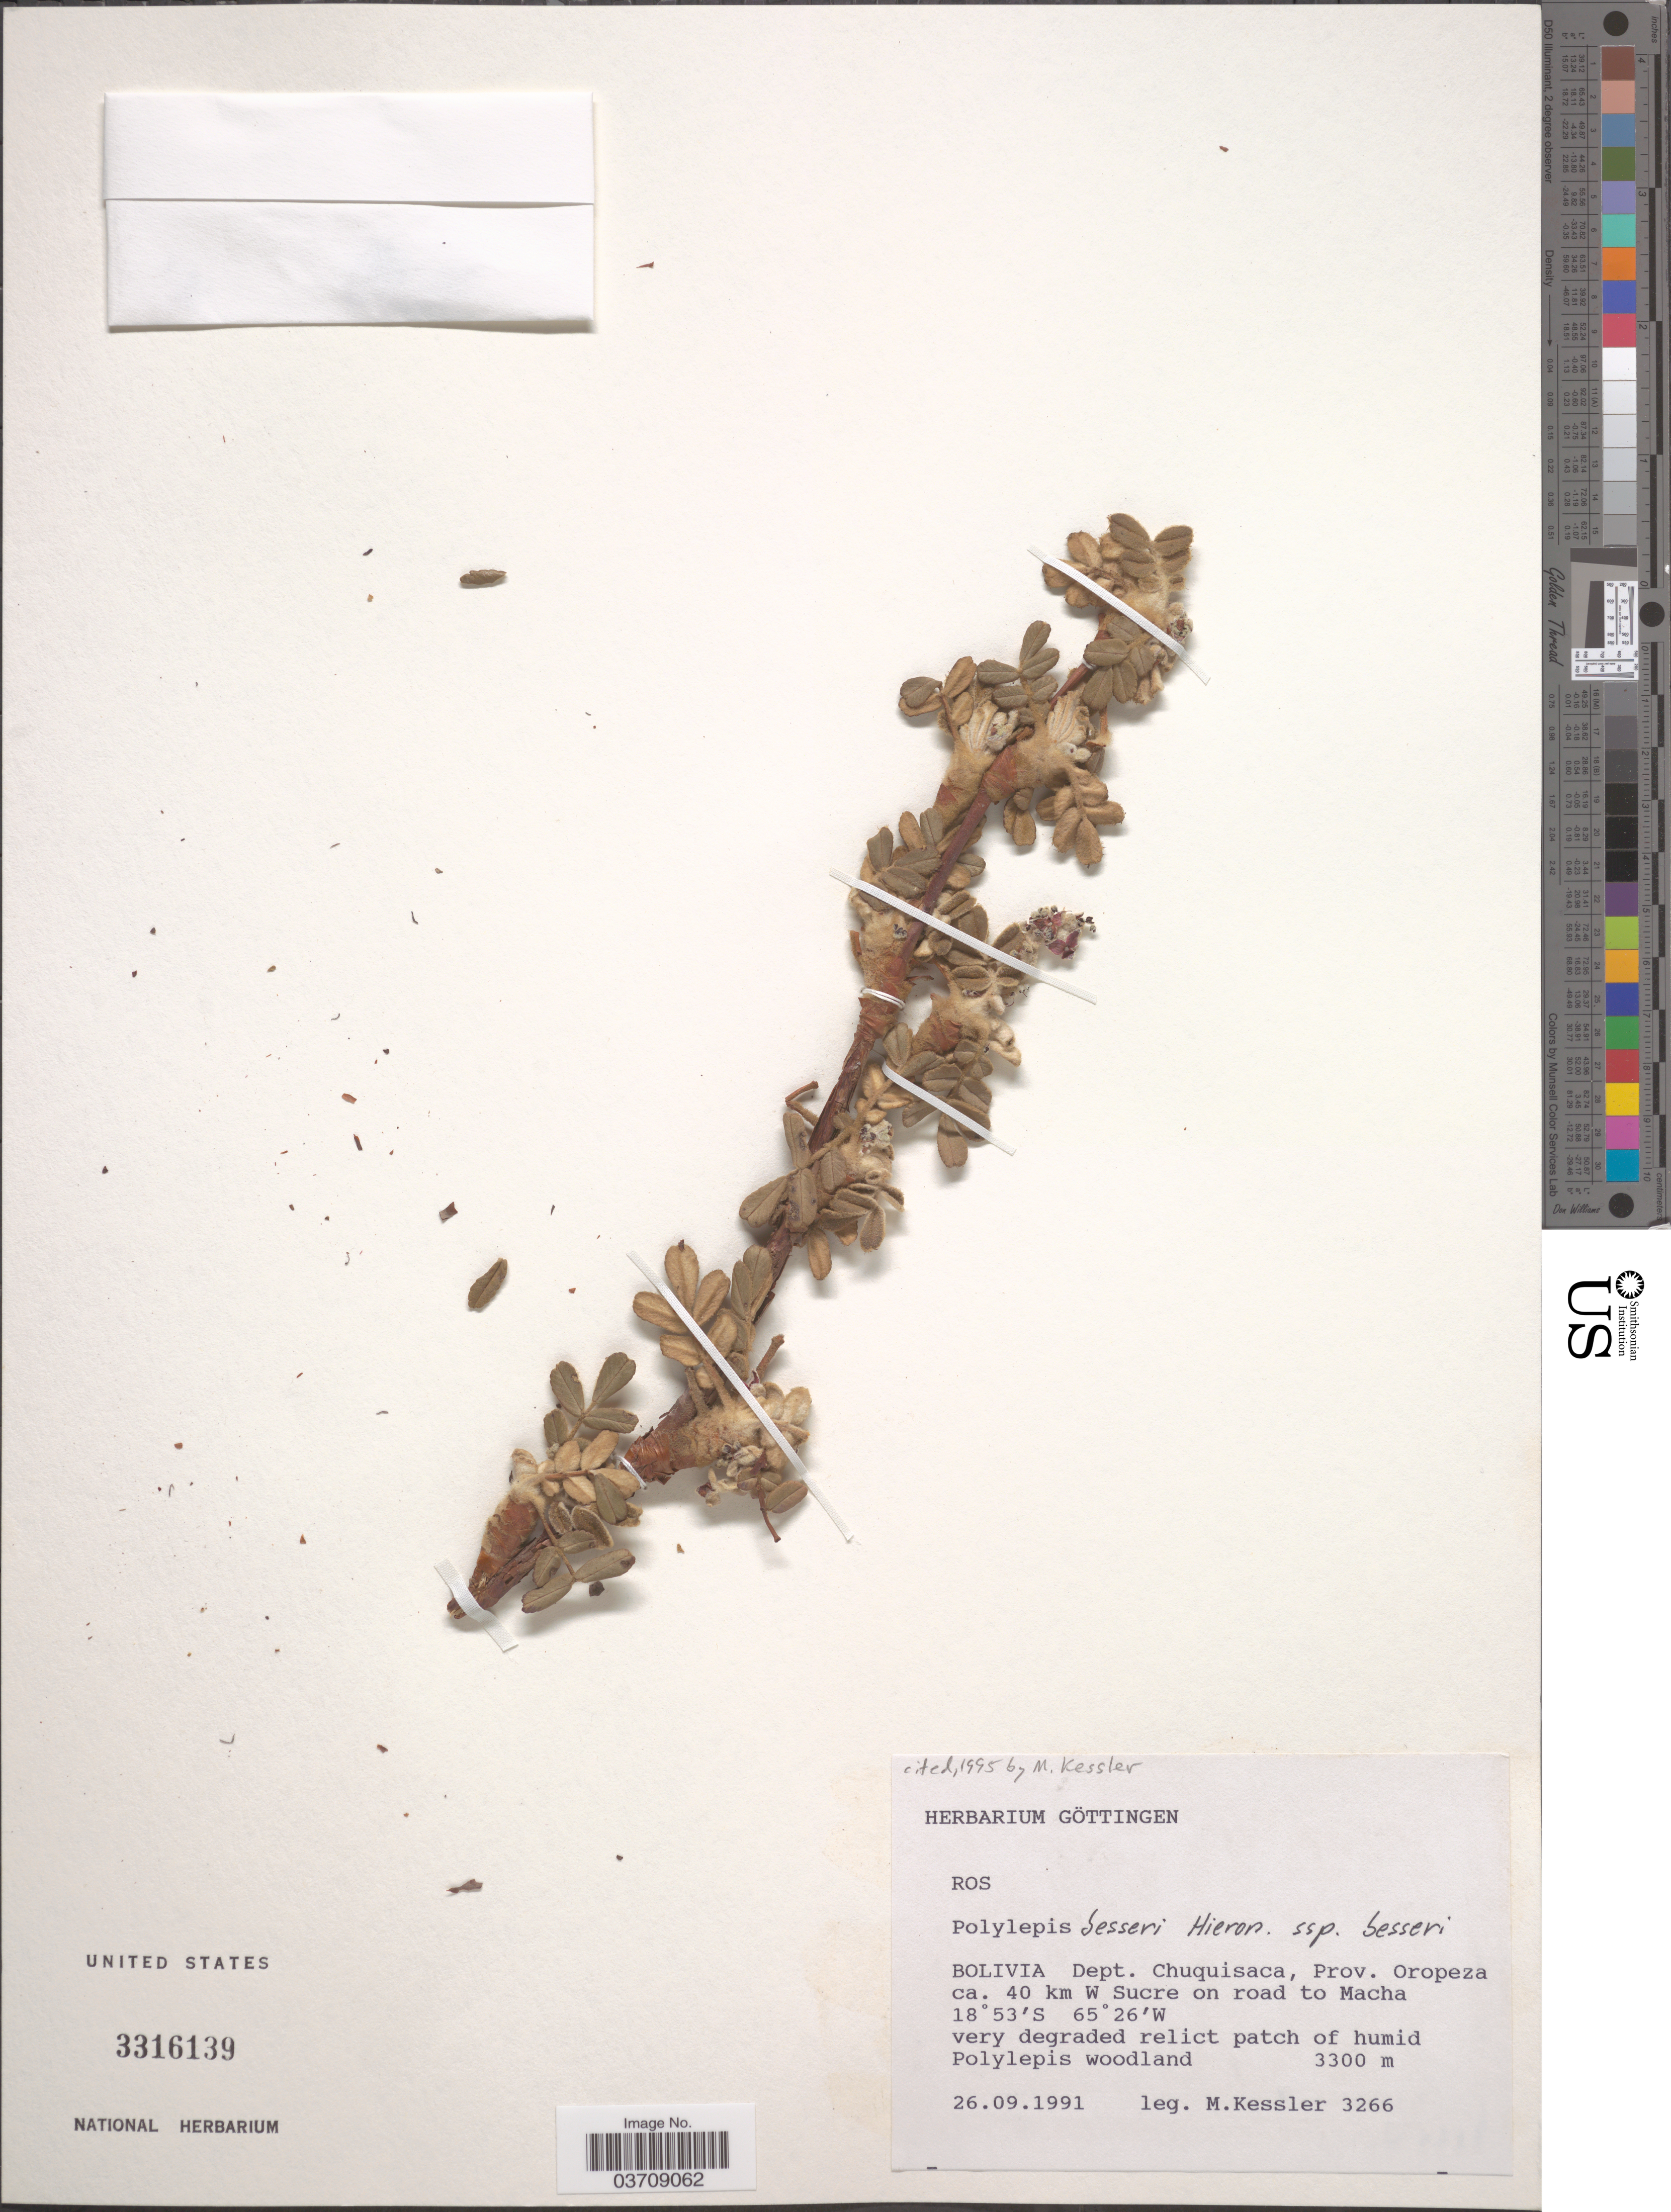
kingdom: Plantae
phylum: Tracheophyta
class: Magnoliopsida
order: Rosales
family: Rosaceae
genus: Polylepis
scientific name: Polylepis besseri subsp. besseri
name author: Hieron.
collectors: M. Kessler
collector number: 3266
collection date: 1991-09-26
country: Bolivia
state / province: Chuquisaca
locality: Dept. Chuquisaca, Prov. Oropeza ca. 40 km W Sucre on road to Macha.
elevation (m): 3300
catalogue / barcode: US 3316139